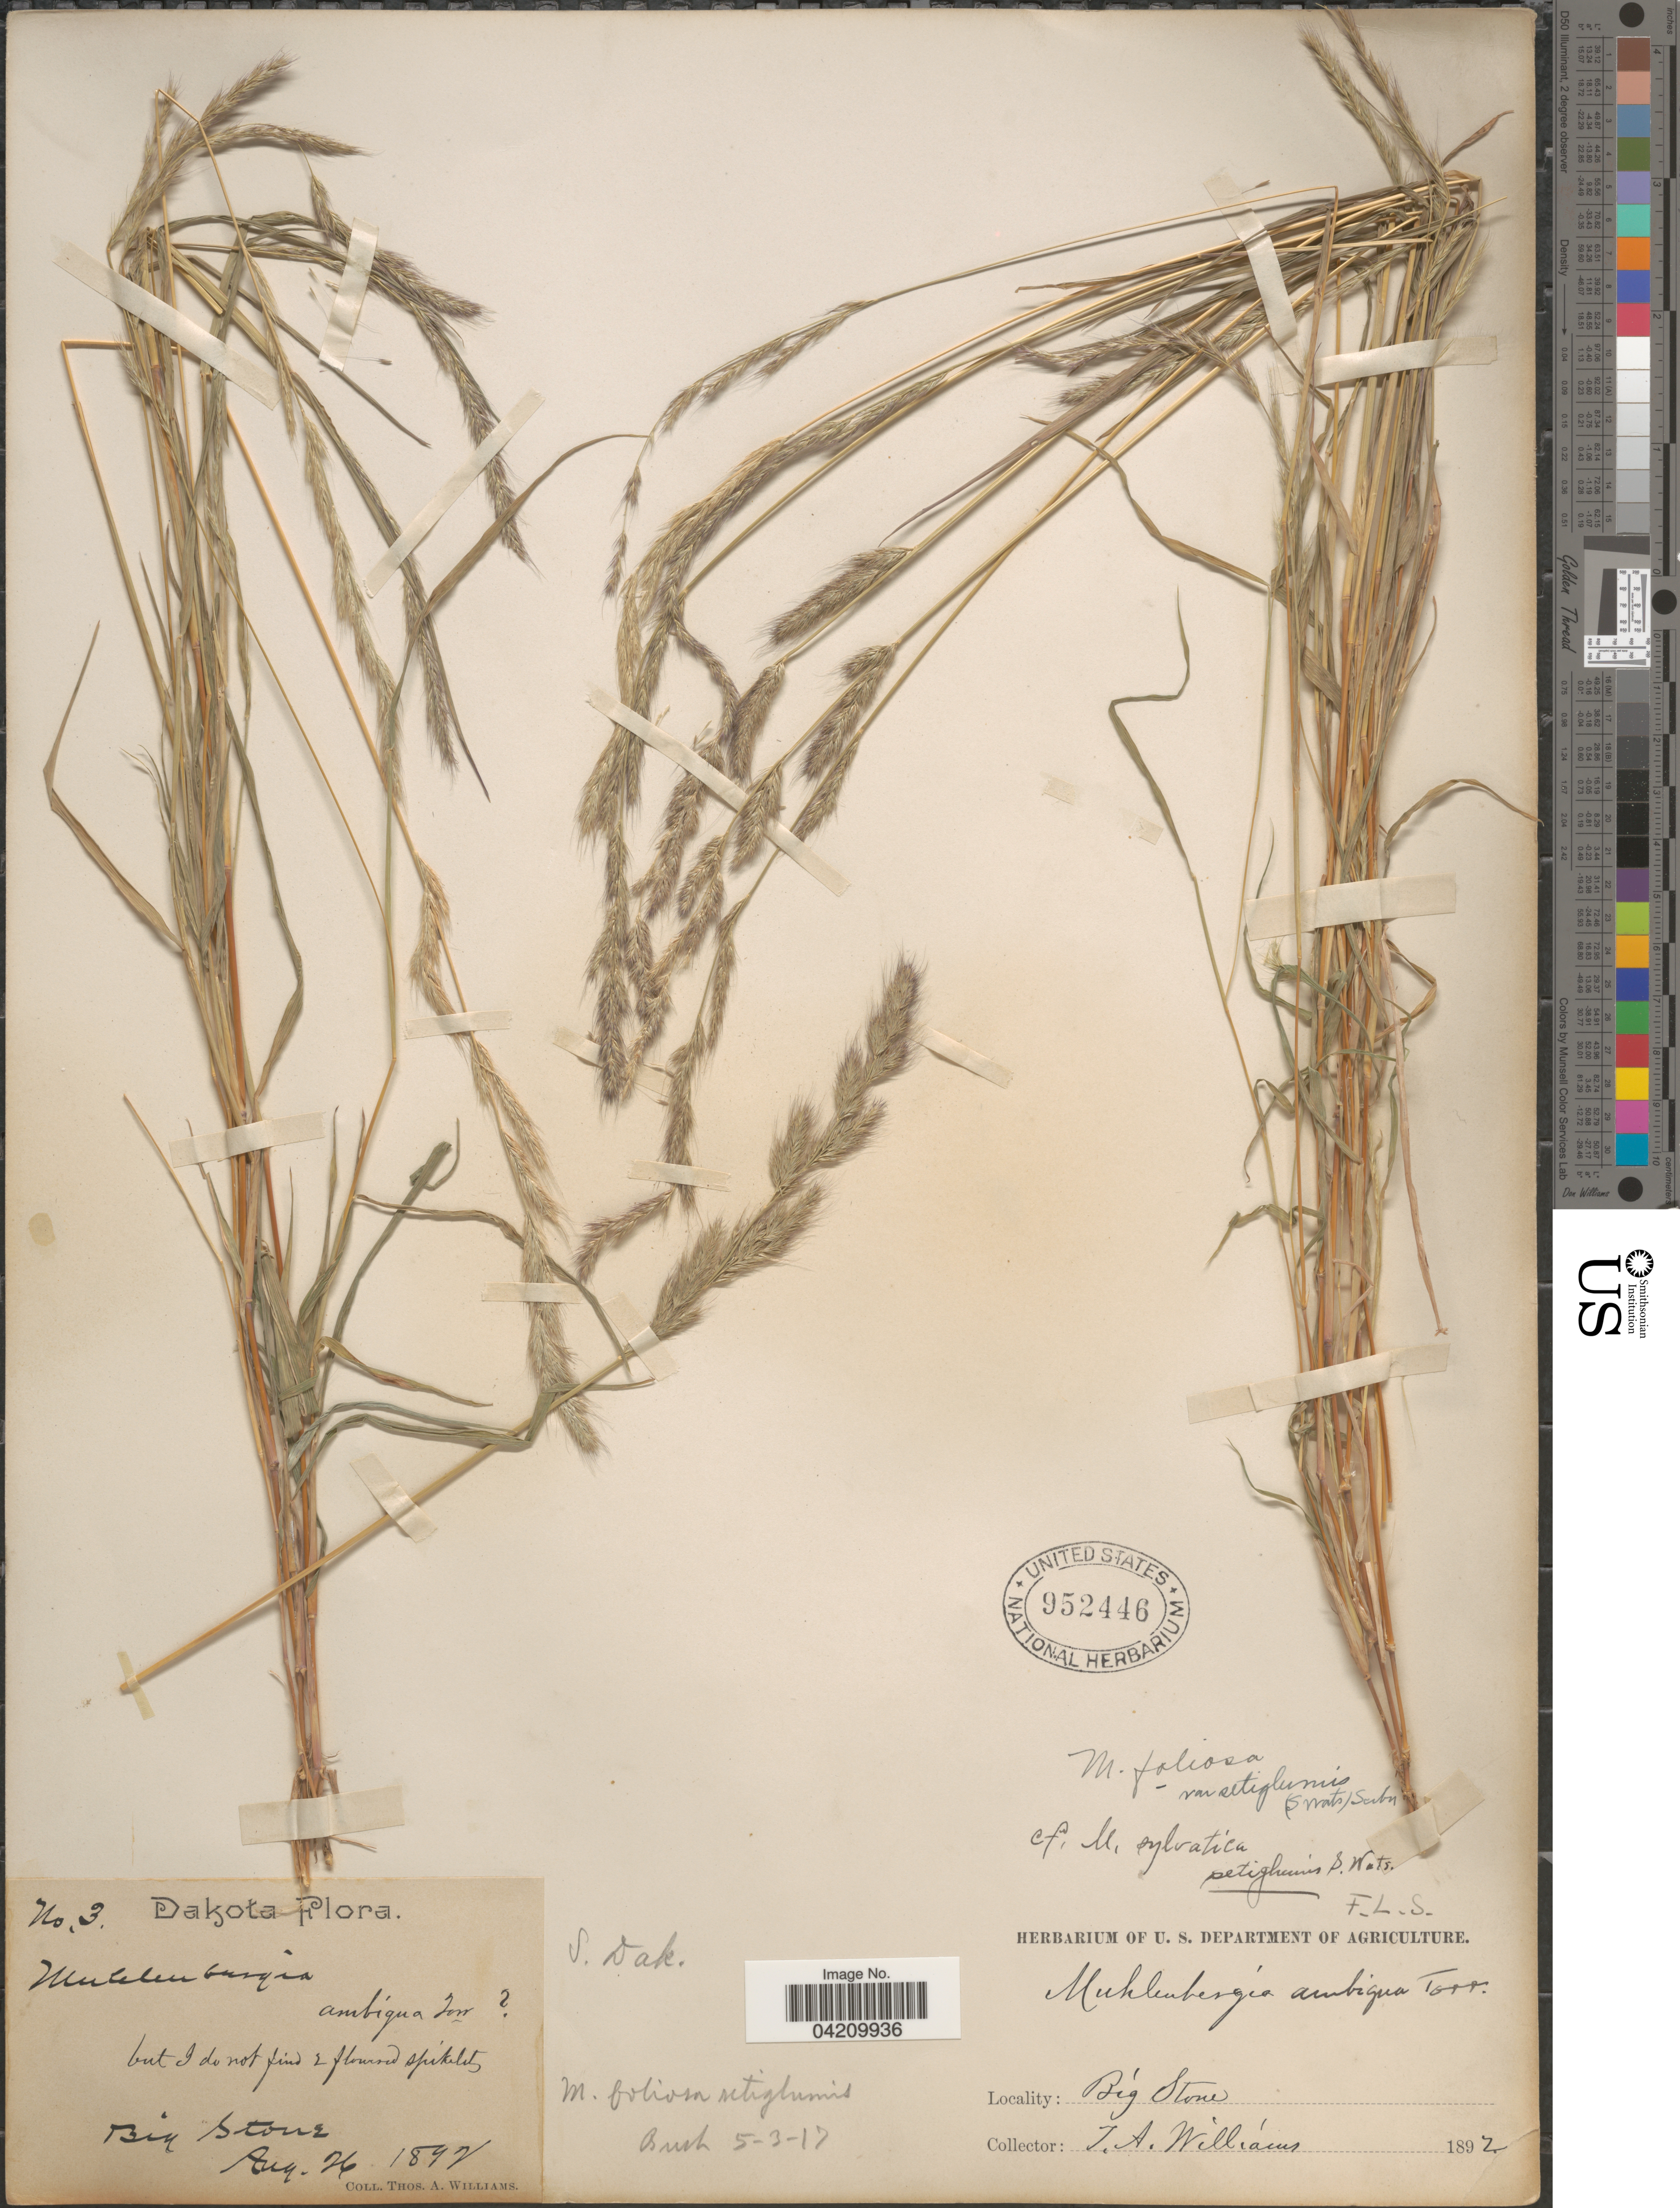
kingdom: Plantae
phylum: Tracheophyta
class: Liliopsida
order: Poales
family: Poaceae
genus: Muhlenbergia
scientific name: Muhlenbergia mexicana var. filiformis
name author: (Torr.) Scribn.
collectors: T. Williams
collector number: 3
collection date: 1897-08-26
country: United States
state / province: South Dakota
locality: Big Stone.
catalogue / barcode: US 952446